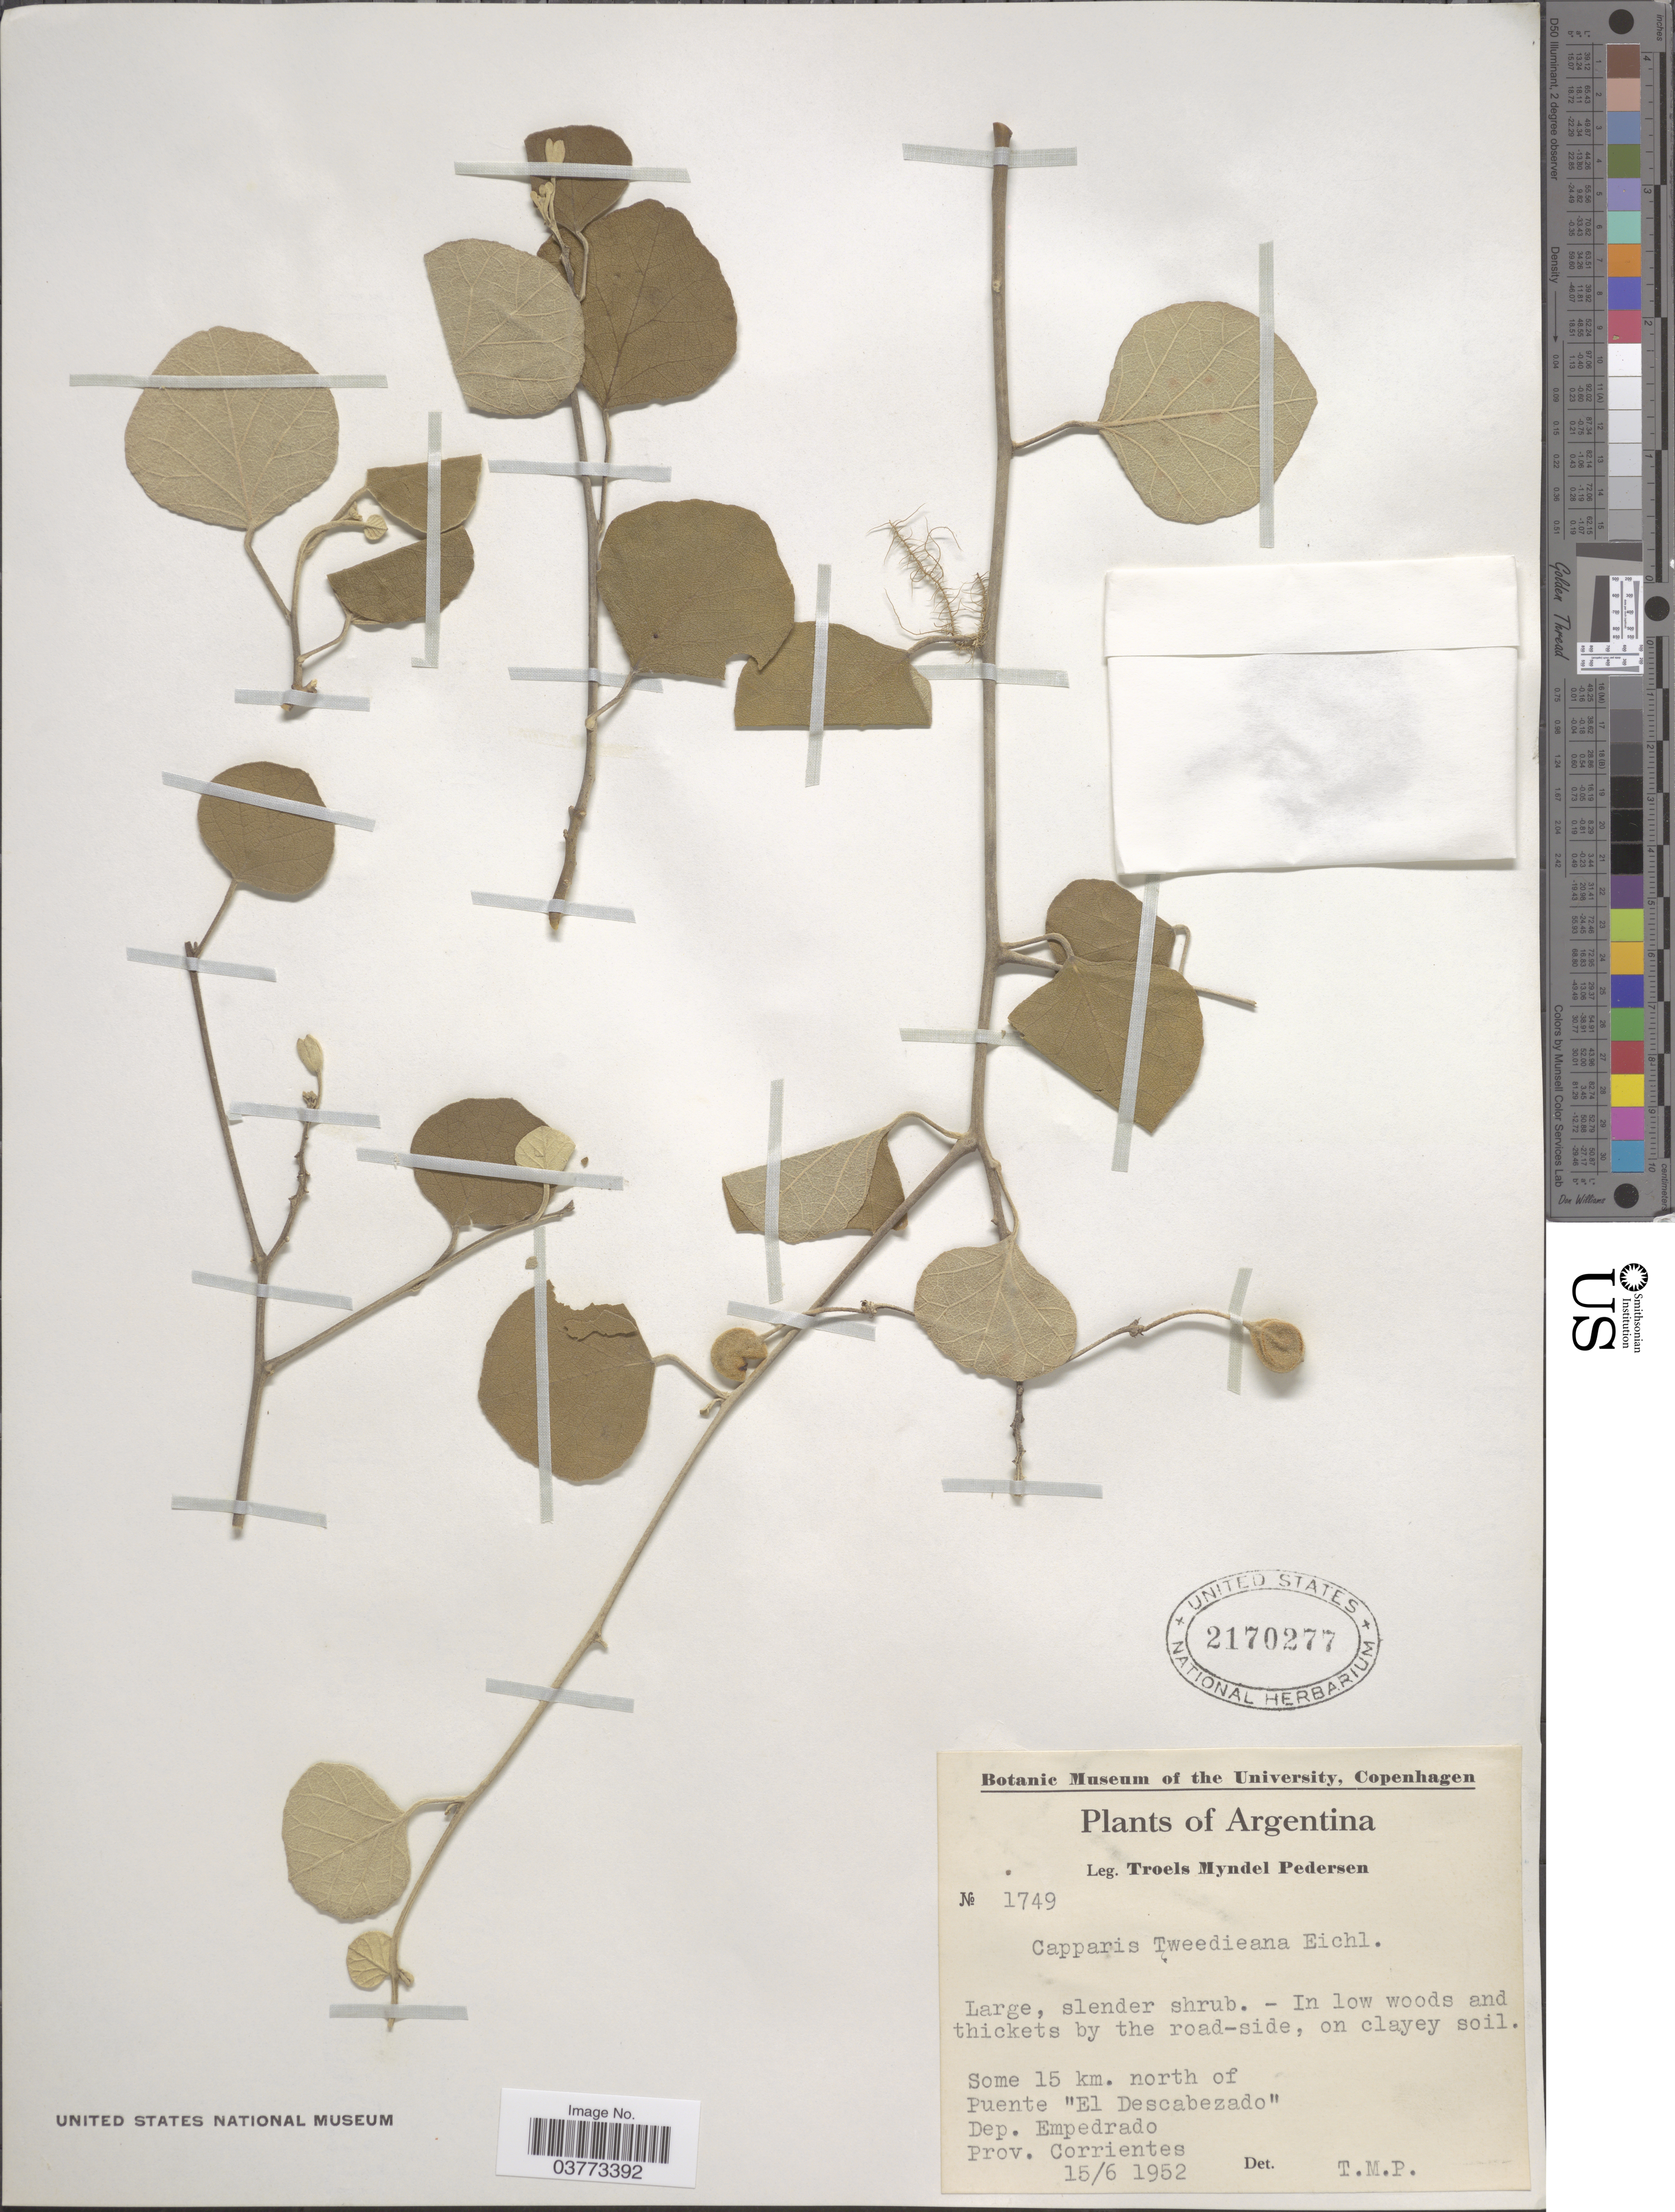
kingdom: Plantae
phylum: Tracheophyta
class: Magnoliopsida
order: Brassicales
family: Capparaceae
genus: Capparicordis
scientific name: Capparicordis tweediana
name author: (Eichler) Iltis & Cornejo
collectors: T. Pederson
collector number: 1749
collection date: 1952-06-15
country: Argentina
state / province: Corrientes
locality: Some 15 km. north of Puente "El Descabezado" Dpe. Empedrado.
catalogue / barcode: US 2170277